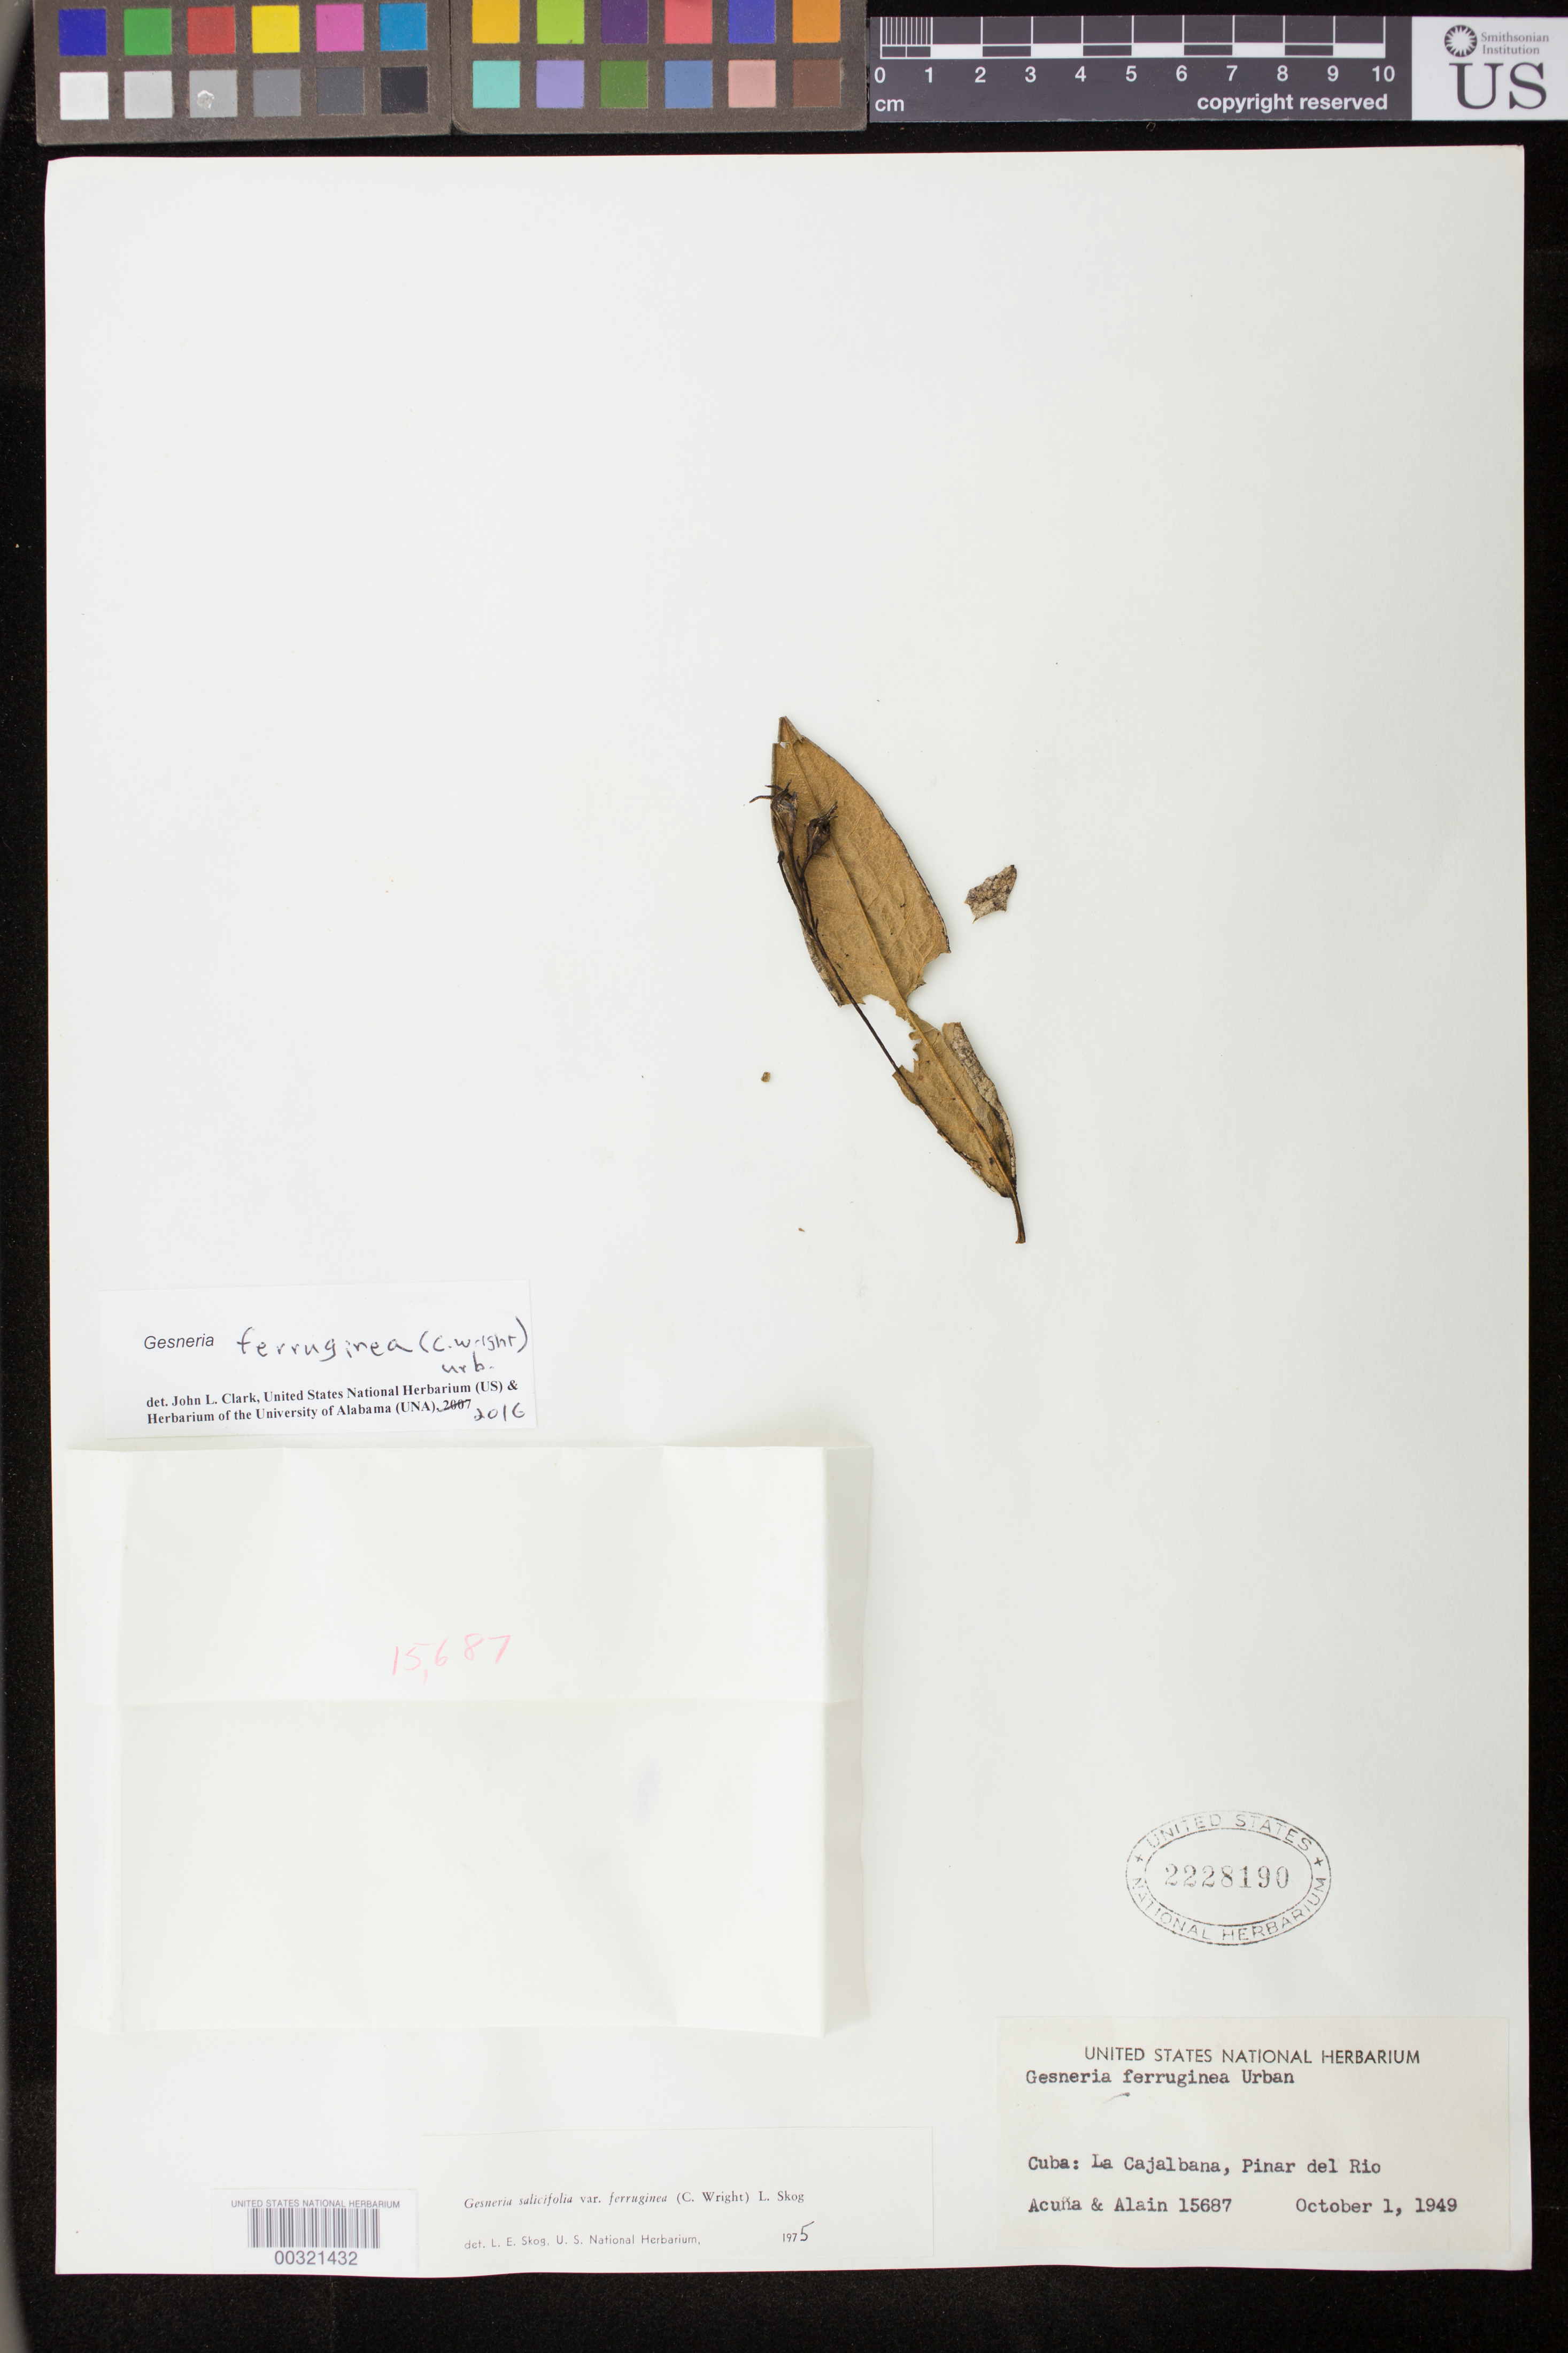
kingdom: Plantae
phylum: Tracheophyta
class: Magnoliopsida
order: Lamiales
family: Gesneriaceae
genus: Gesneria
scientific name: Gesneria ferruginea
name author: (C. Wright in Sauvalle) Urb.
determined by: Clark, J. L., (SEL), The Marie Selby Botanical Garden (UNITED STATES)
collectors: J. Acuña & A. H. Liogier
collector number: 15687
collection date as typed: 01 Oct 1949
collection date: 1949-10-01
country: Cuba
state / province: Pinar del Rio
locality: La Cajalbana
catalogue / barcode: US 2228190